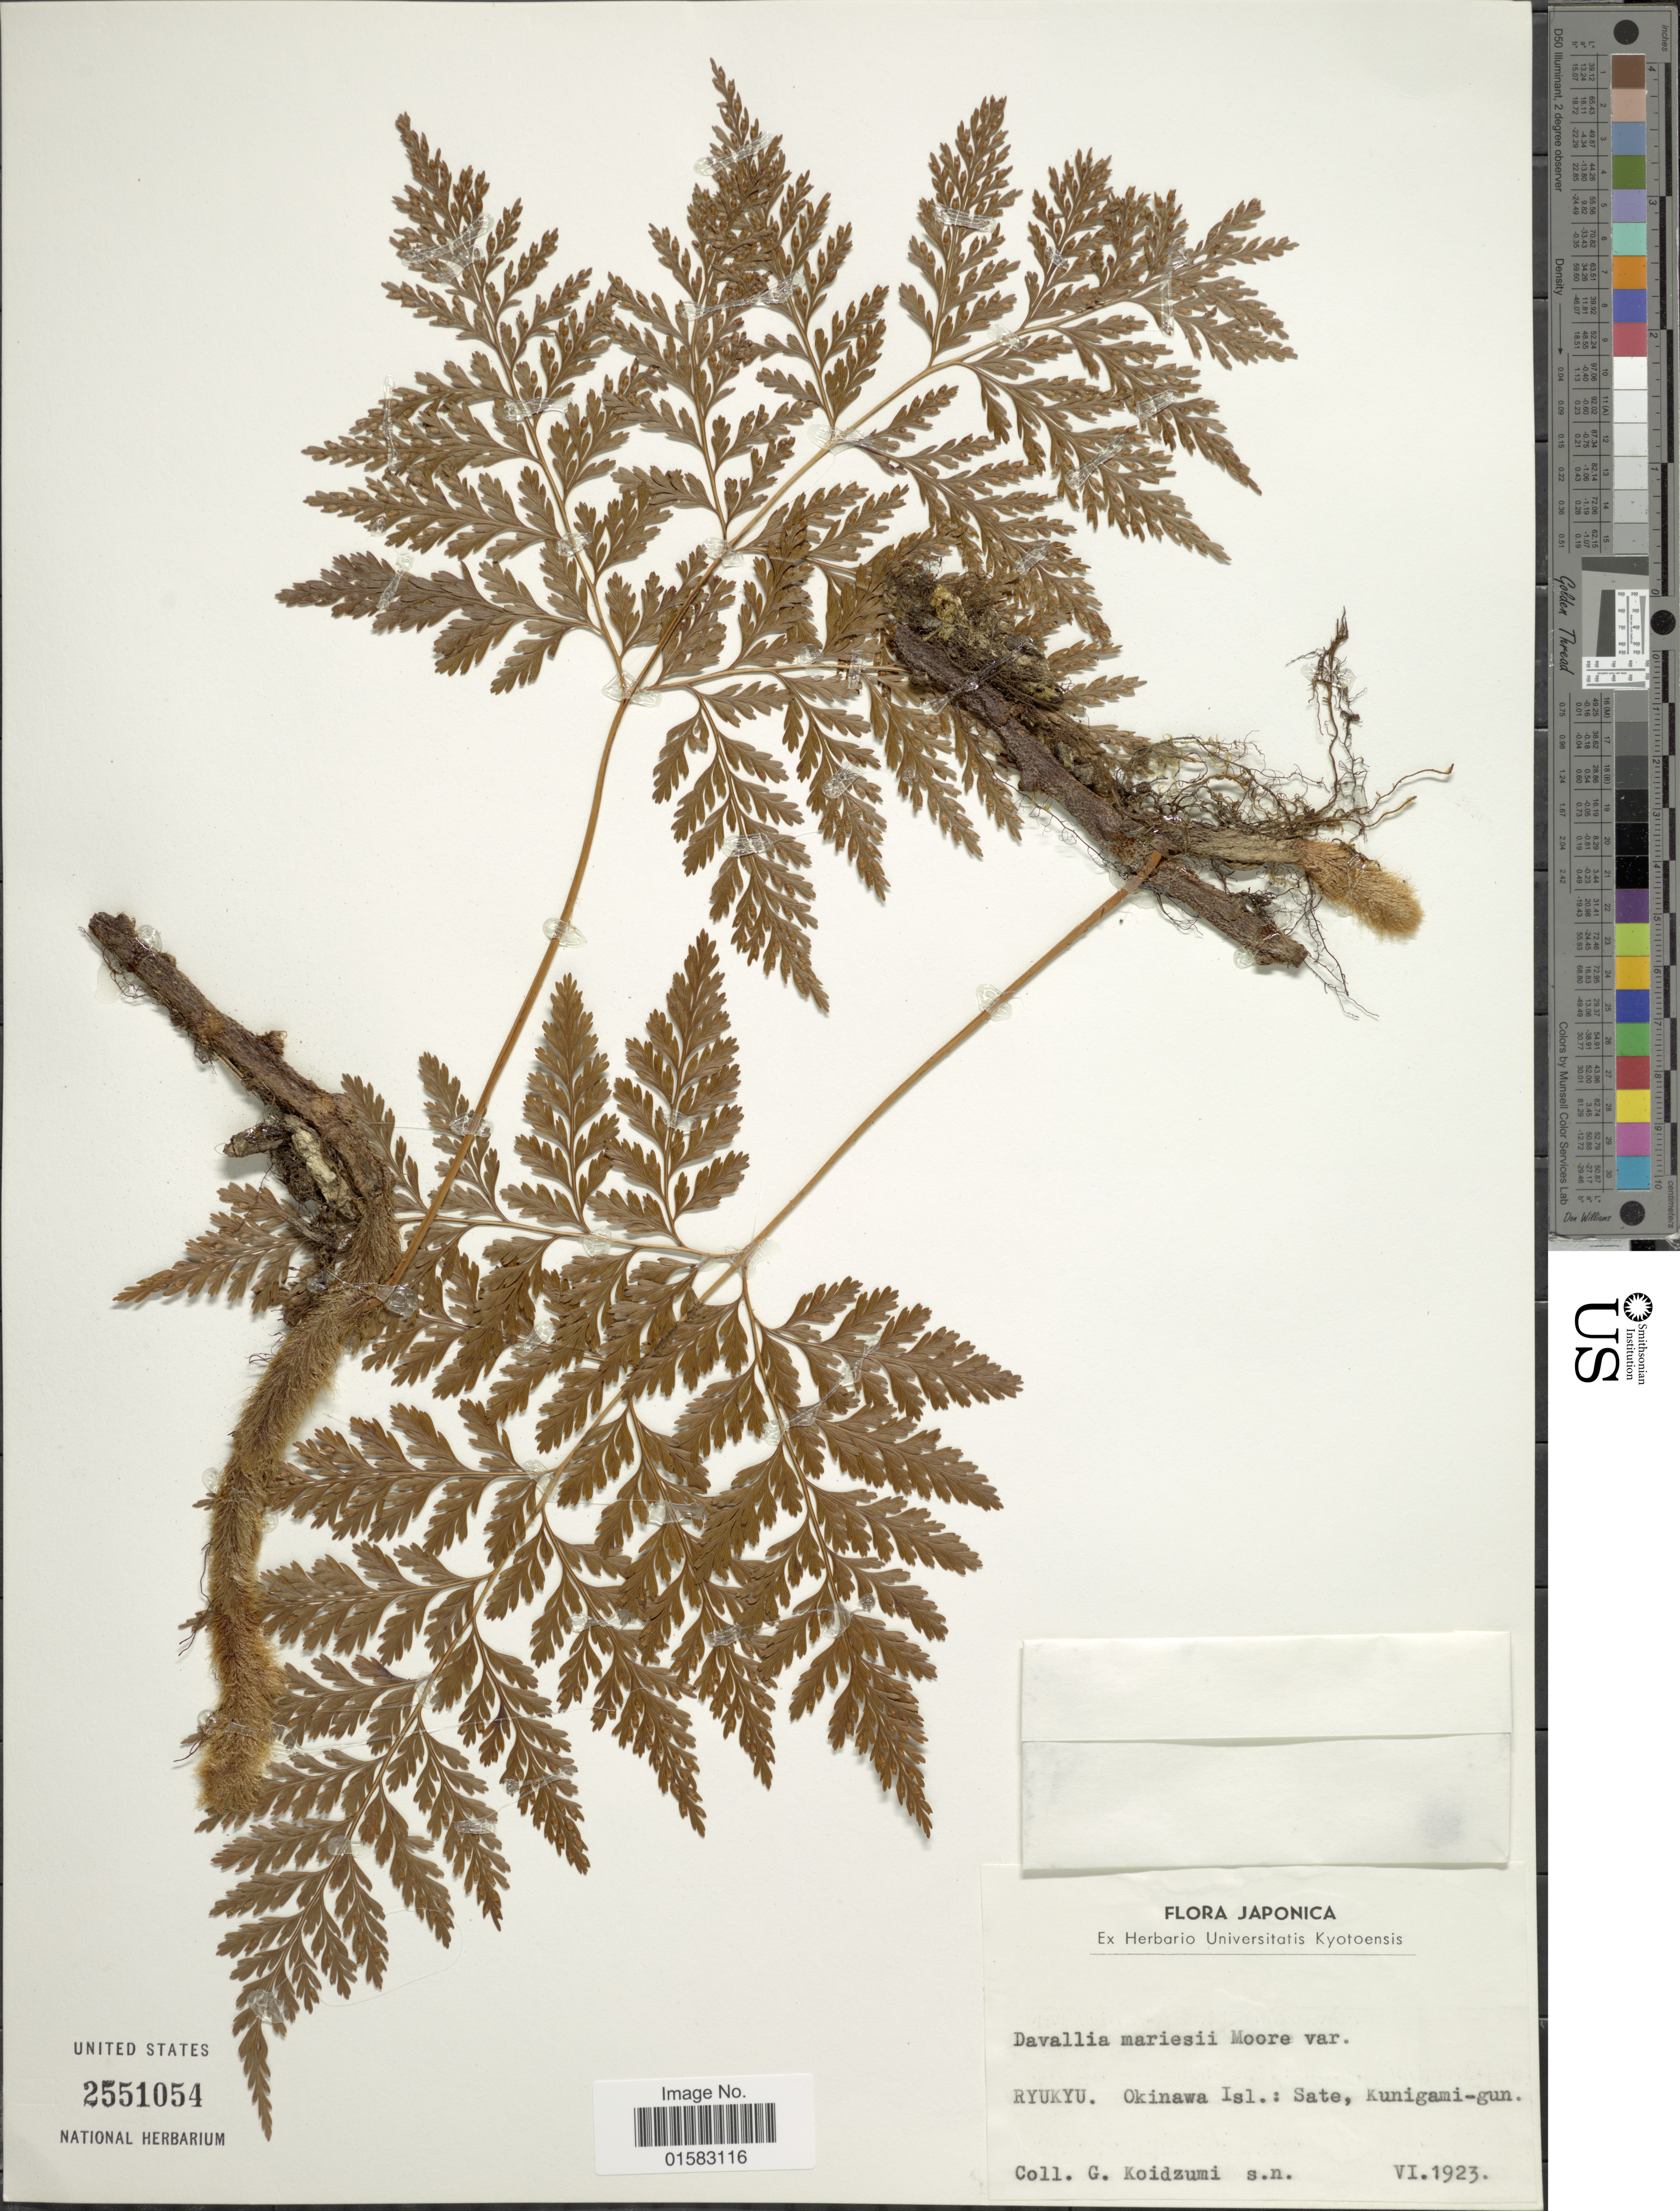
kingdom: Plantae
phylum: Tracheophyta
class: Polypodiopsida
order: Polypodiales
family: Davalliaceae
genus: Davallia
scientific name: Davallia trichomanoides var. trichomanoides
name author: Blume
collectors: G. Koidzumi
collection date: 1923-06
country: Japan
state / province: Okinawa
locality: Ryukyu, Sate, Kunigami-gun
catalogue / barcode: US 2551054